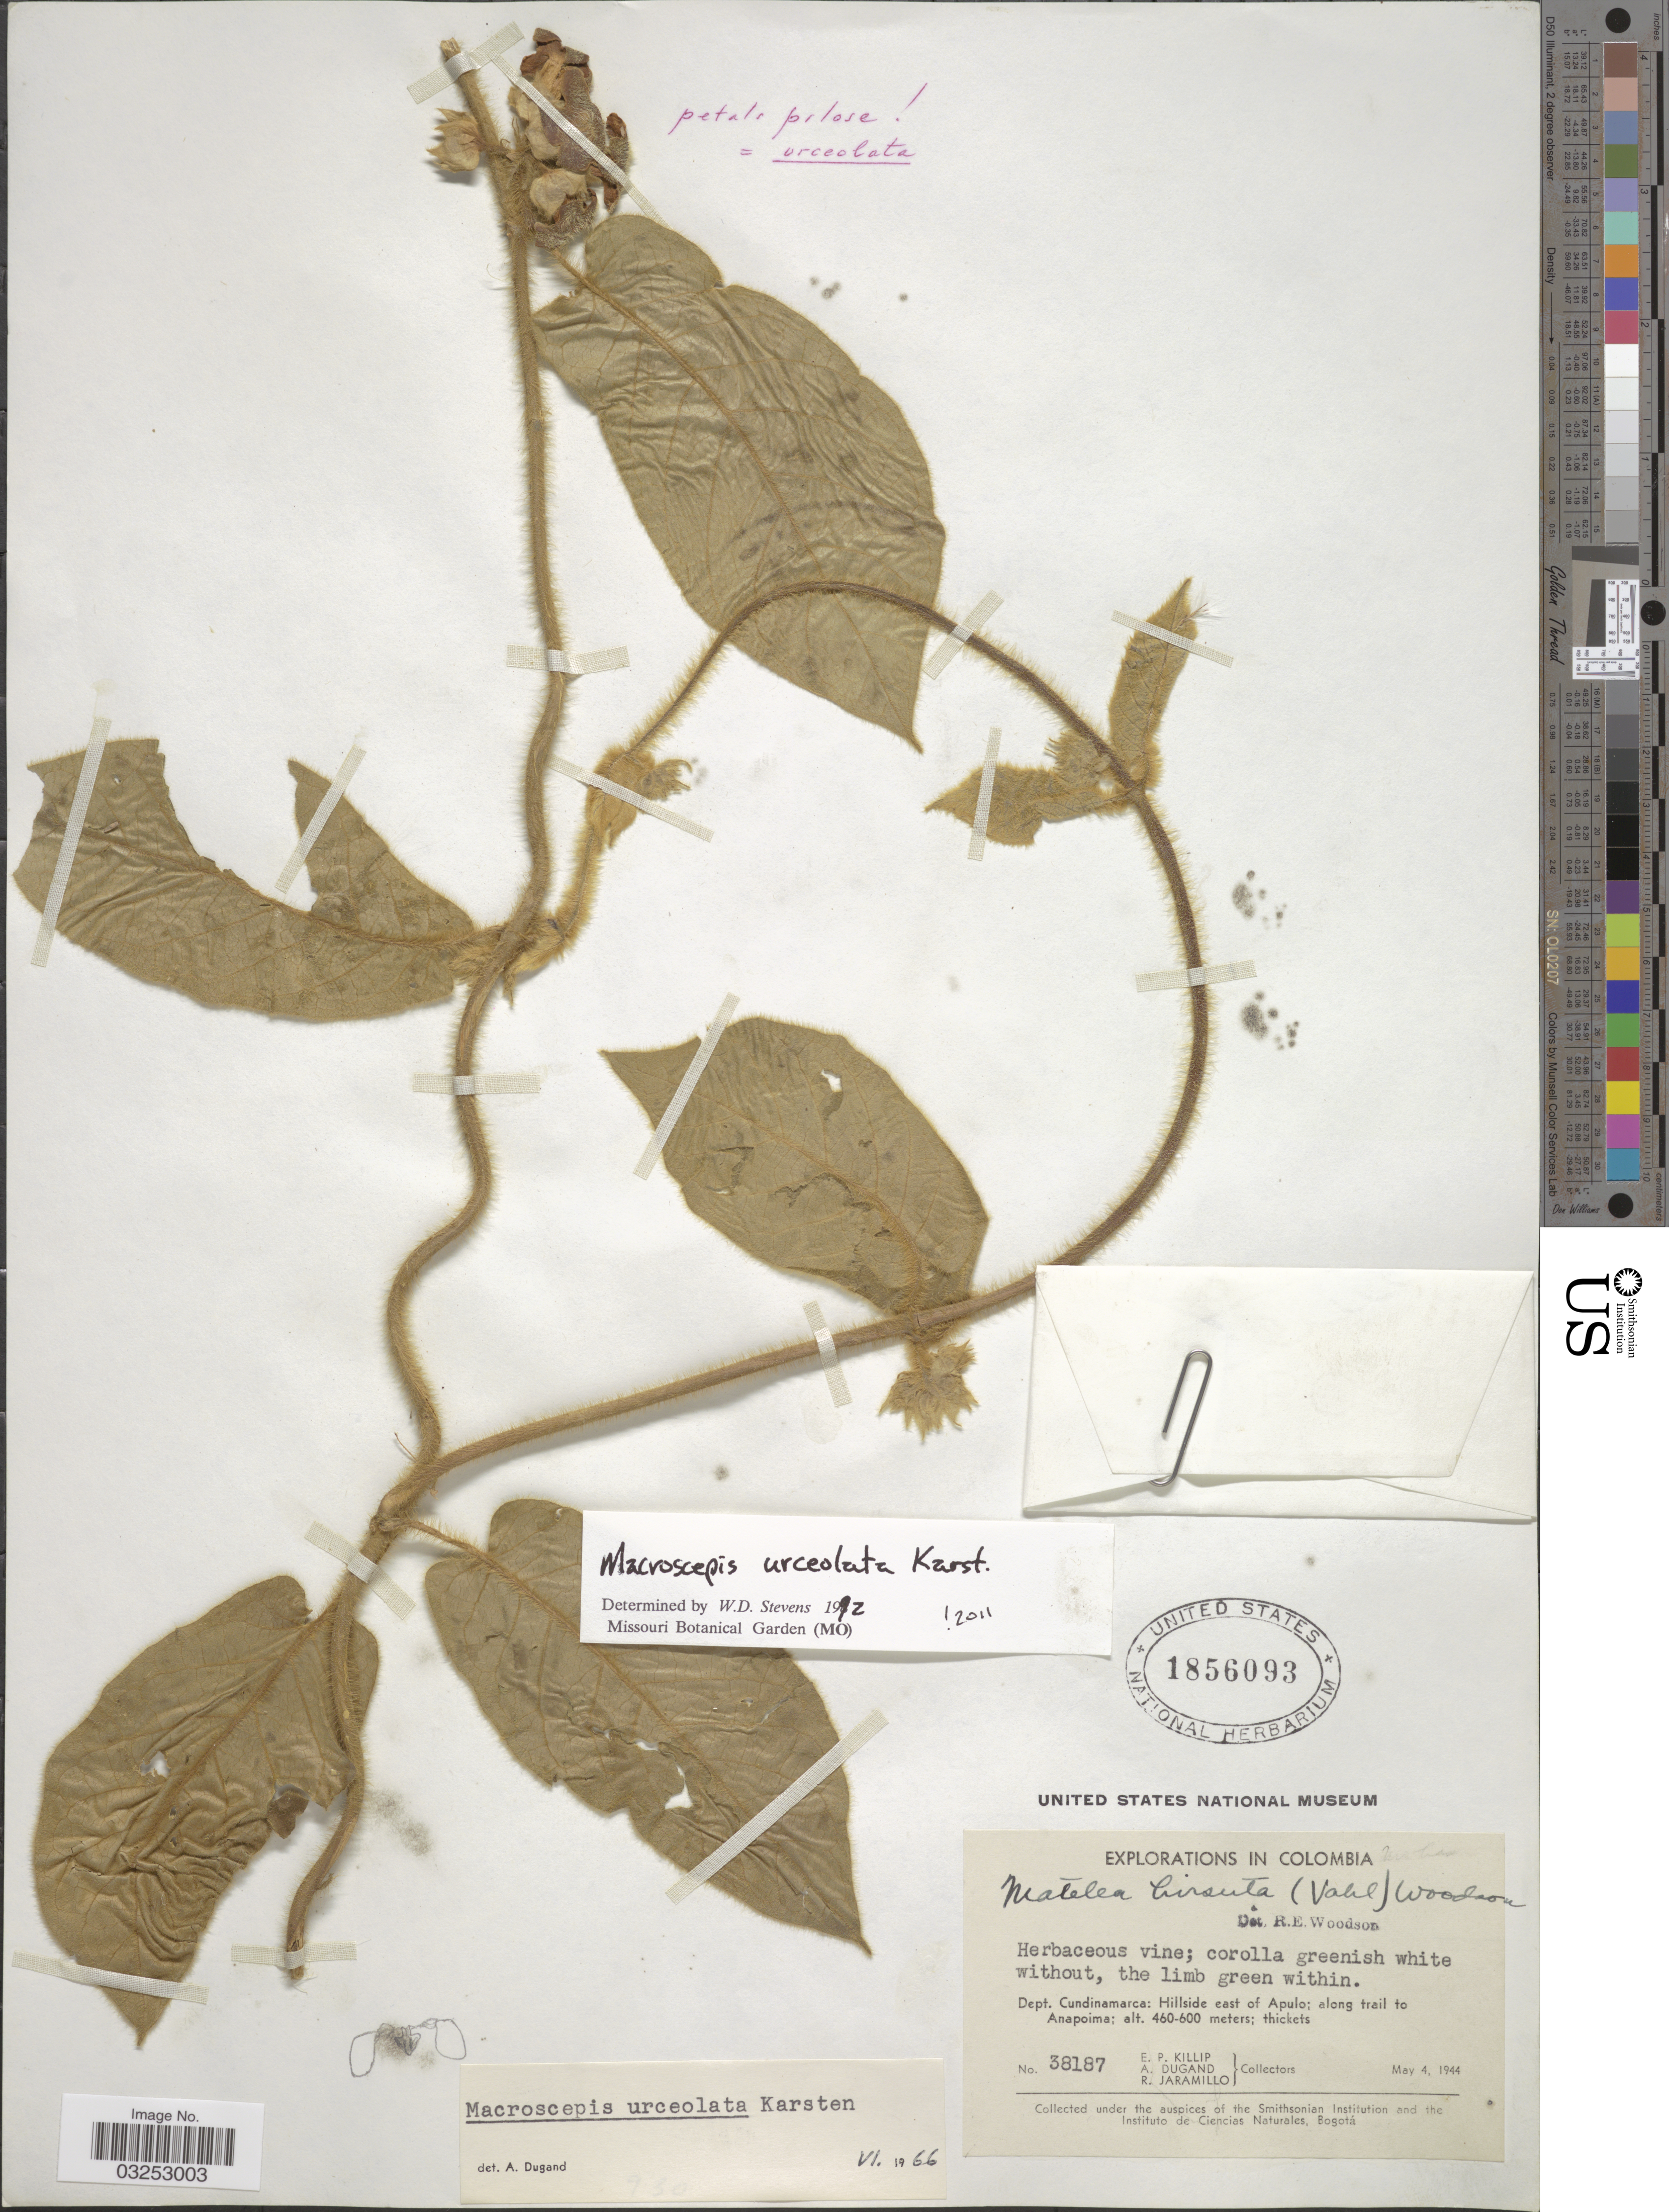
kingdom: Plantae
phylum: Tracheophyta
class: Magnoliopsida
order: Gentianales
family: Apocynaceae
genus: Macroscepis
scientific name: Macroscepis urceolata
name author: H. Karst.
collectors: E. P. Killip, A. Dugand & R. Jaramillo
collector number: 38187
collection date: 1944-05-04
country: Colombia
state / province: Cundinamarca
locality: Dept. Cundinamarca: Hillside east of Apulo: along trail to Anapoima.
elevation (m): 460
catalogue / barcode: US 1856093